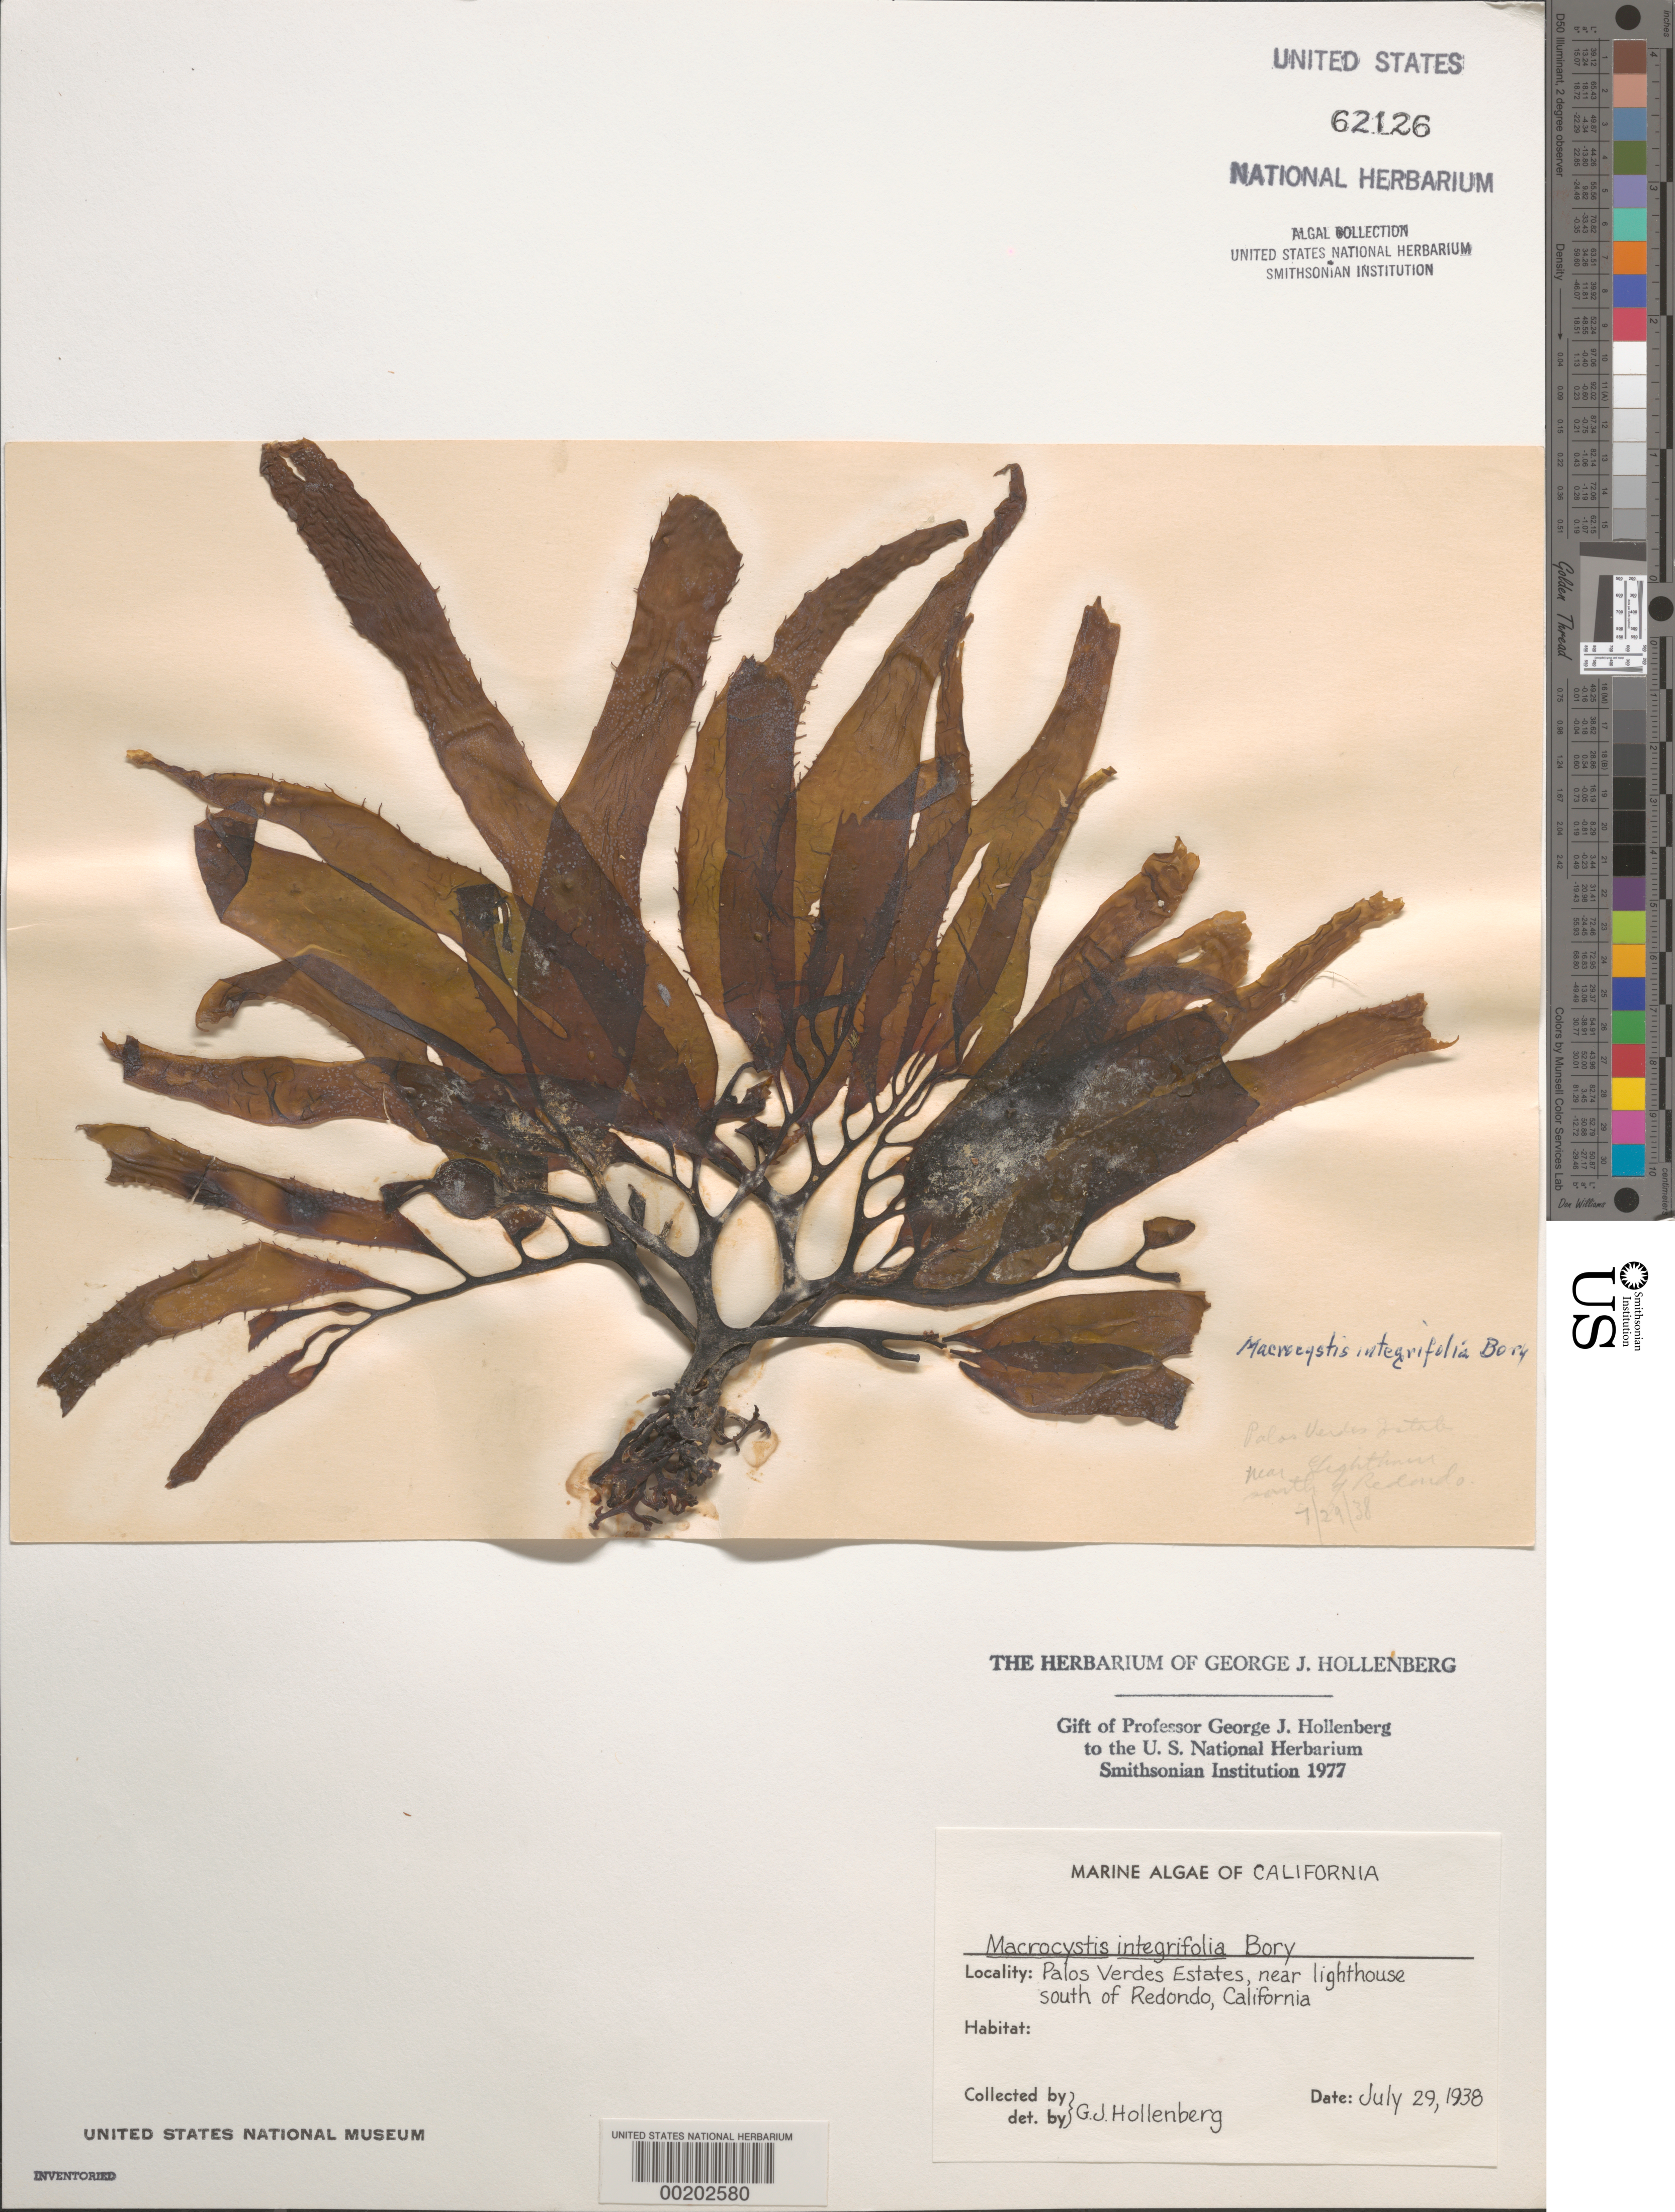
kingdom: Chromista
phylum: Ochrophyta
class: Phaeophyceae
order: Laminariales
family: Laminariaceae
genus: Macrocystis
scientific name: Macrocystis pyrifera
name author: (L.) C. Agardh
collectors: G. Hollenberg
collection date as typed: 29 Jul 1938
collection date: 1938-07-29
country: United States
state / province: California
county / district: Los Angeles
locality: Palos Verdes Estates, near lighthouse south of Redondo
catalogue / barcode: US 62126